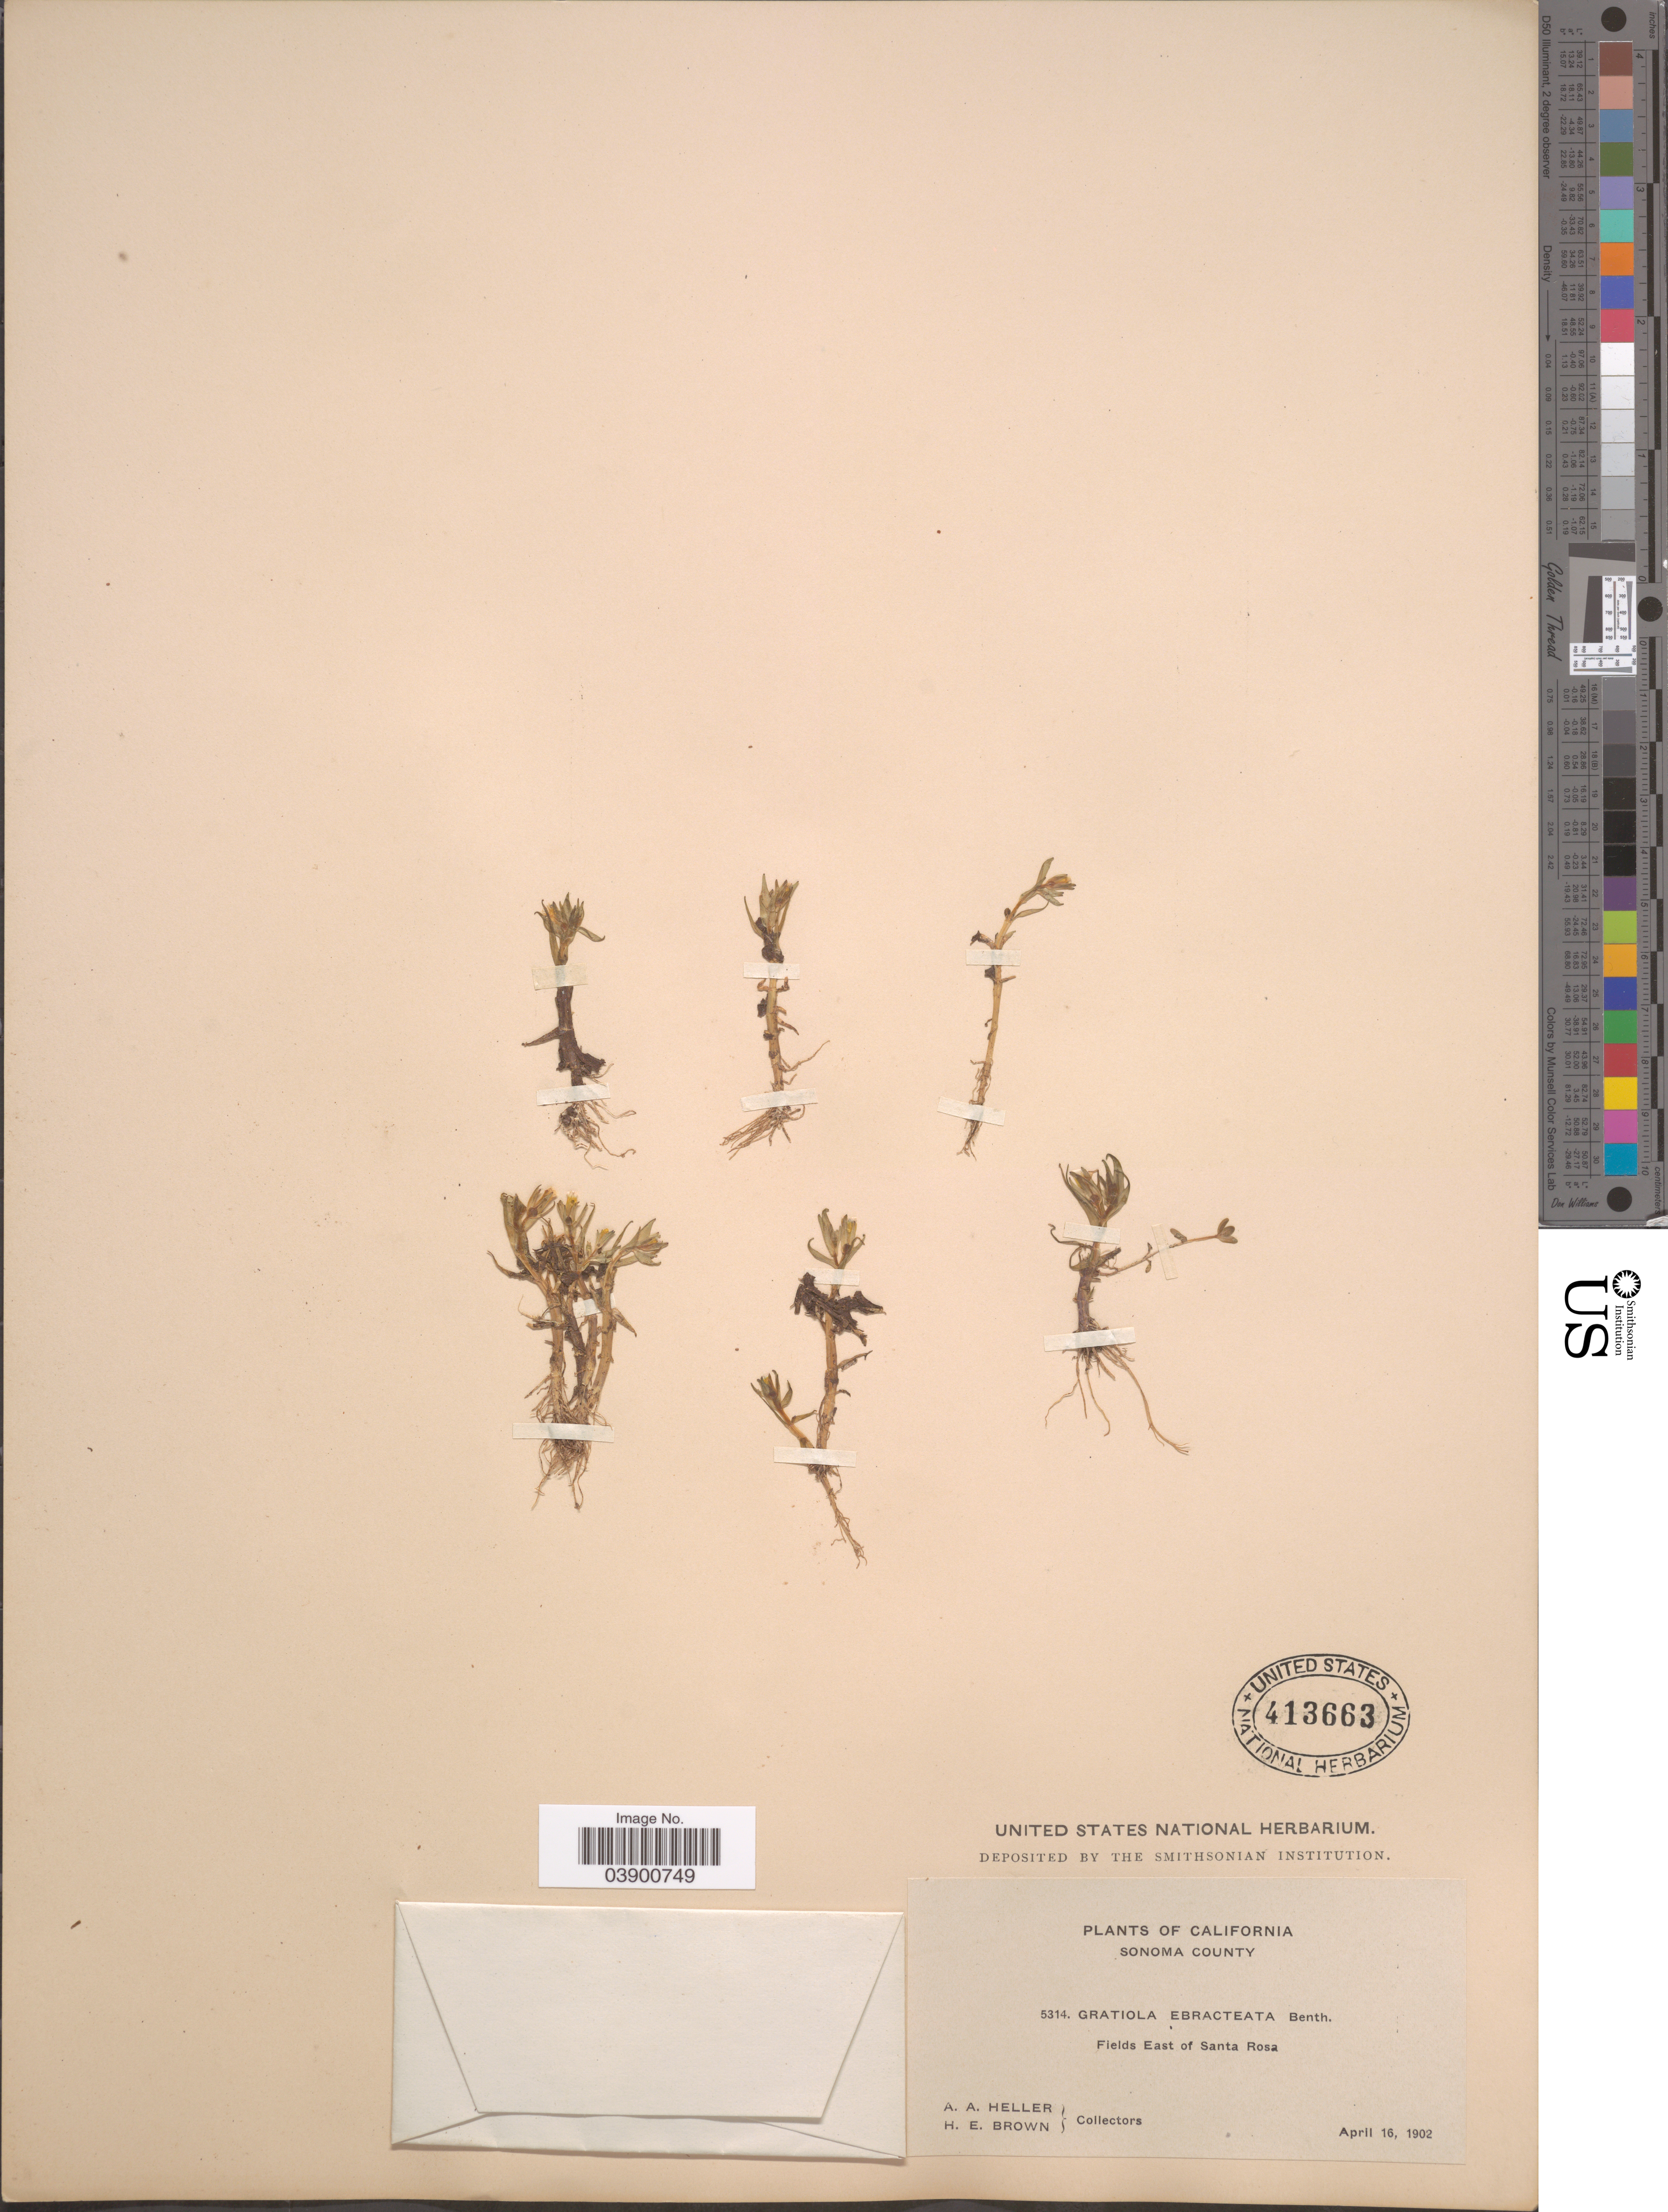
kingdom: Plantae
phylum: Tracheophyta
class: Magnoliopsida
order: Lamiales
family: Plantaginaceae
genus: Gratiola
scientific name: Gratiola ebracteata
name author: Benth.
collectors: A. A. Heller & H. E. Brown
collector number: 5314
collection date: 1902-04-16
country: United States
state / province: California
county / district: Sonoma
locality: Sonoma County. East of Santa Rosa.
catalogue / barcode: US 413663